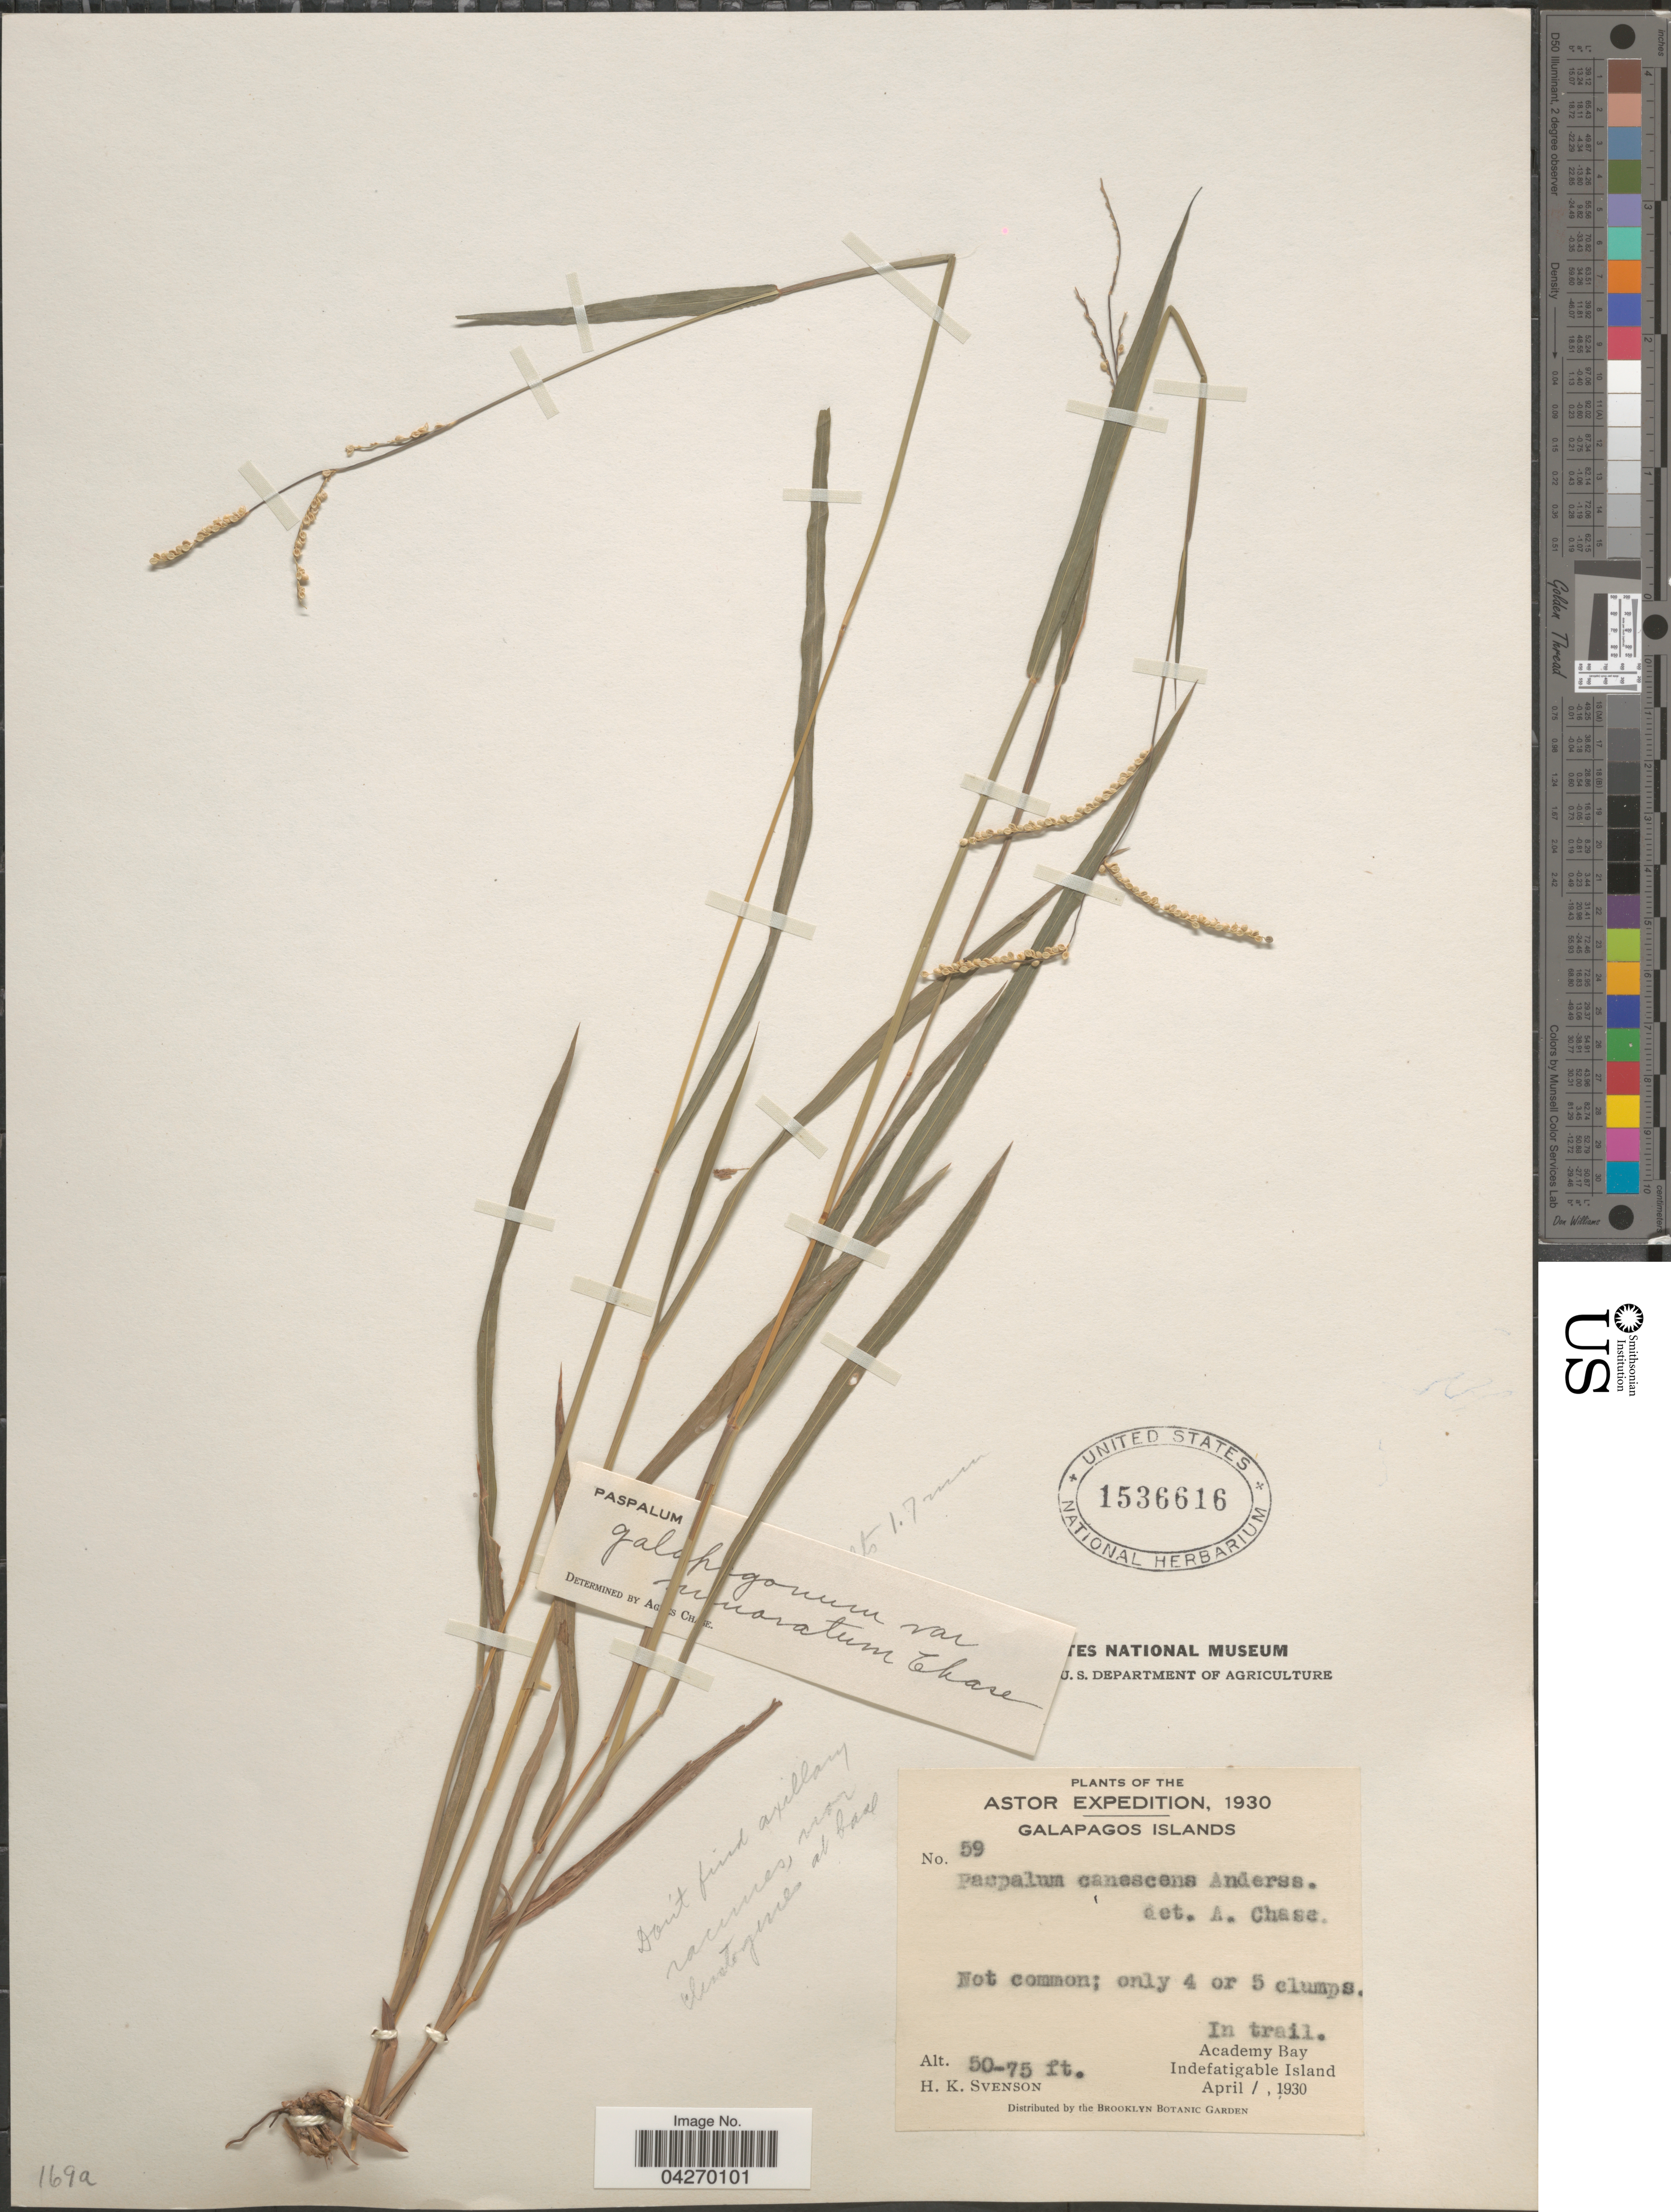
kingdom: Plantae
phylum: Tracheophyta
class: Liliopsida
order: Poales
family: Poaceae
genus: Paspalum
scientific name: Paspalum galapageium var. minoratum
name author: Chase ex Hitchc.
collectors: H. K. Svenson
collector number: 59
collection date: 1930-04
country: Ecuador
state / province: Colón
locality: Astor Expedition, 1930. Galapagos Islands. In trail. Academy Bay Indefatigable Island.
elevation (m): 15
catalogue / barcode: US 1536616